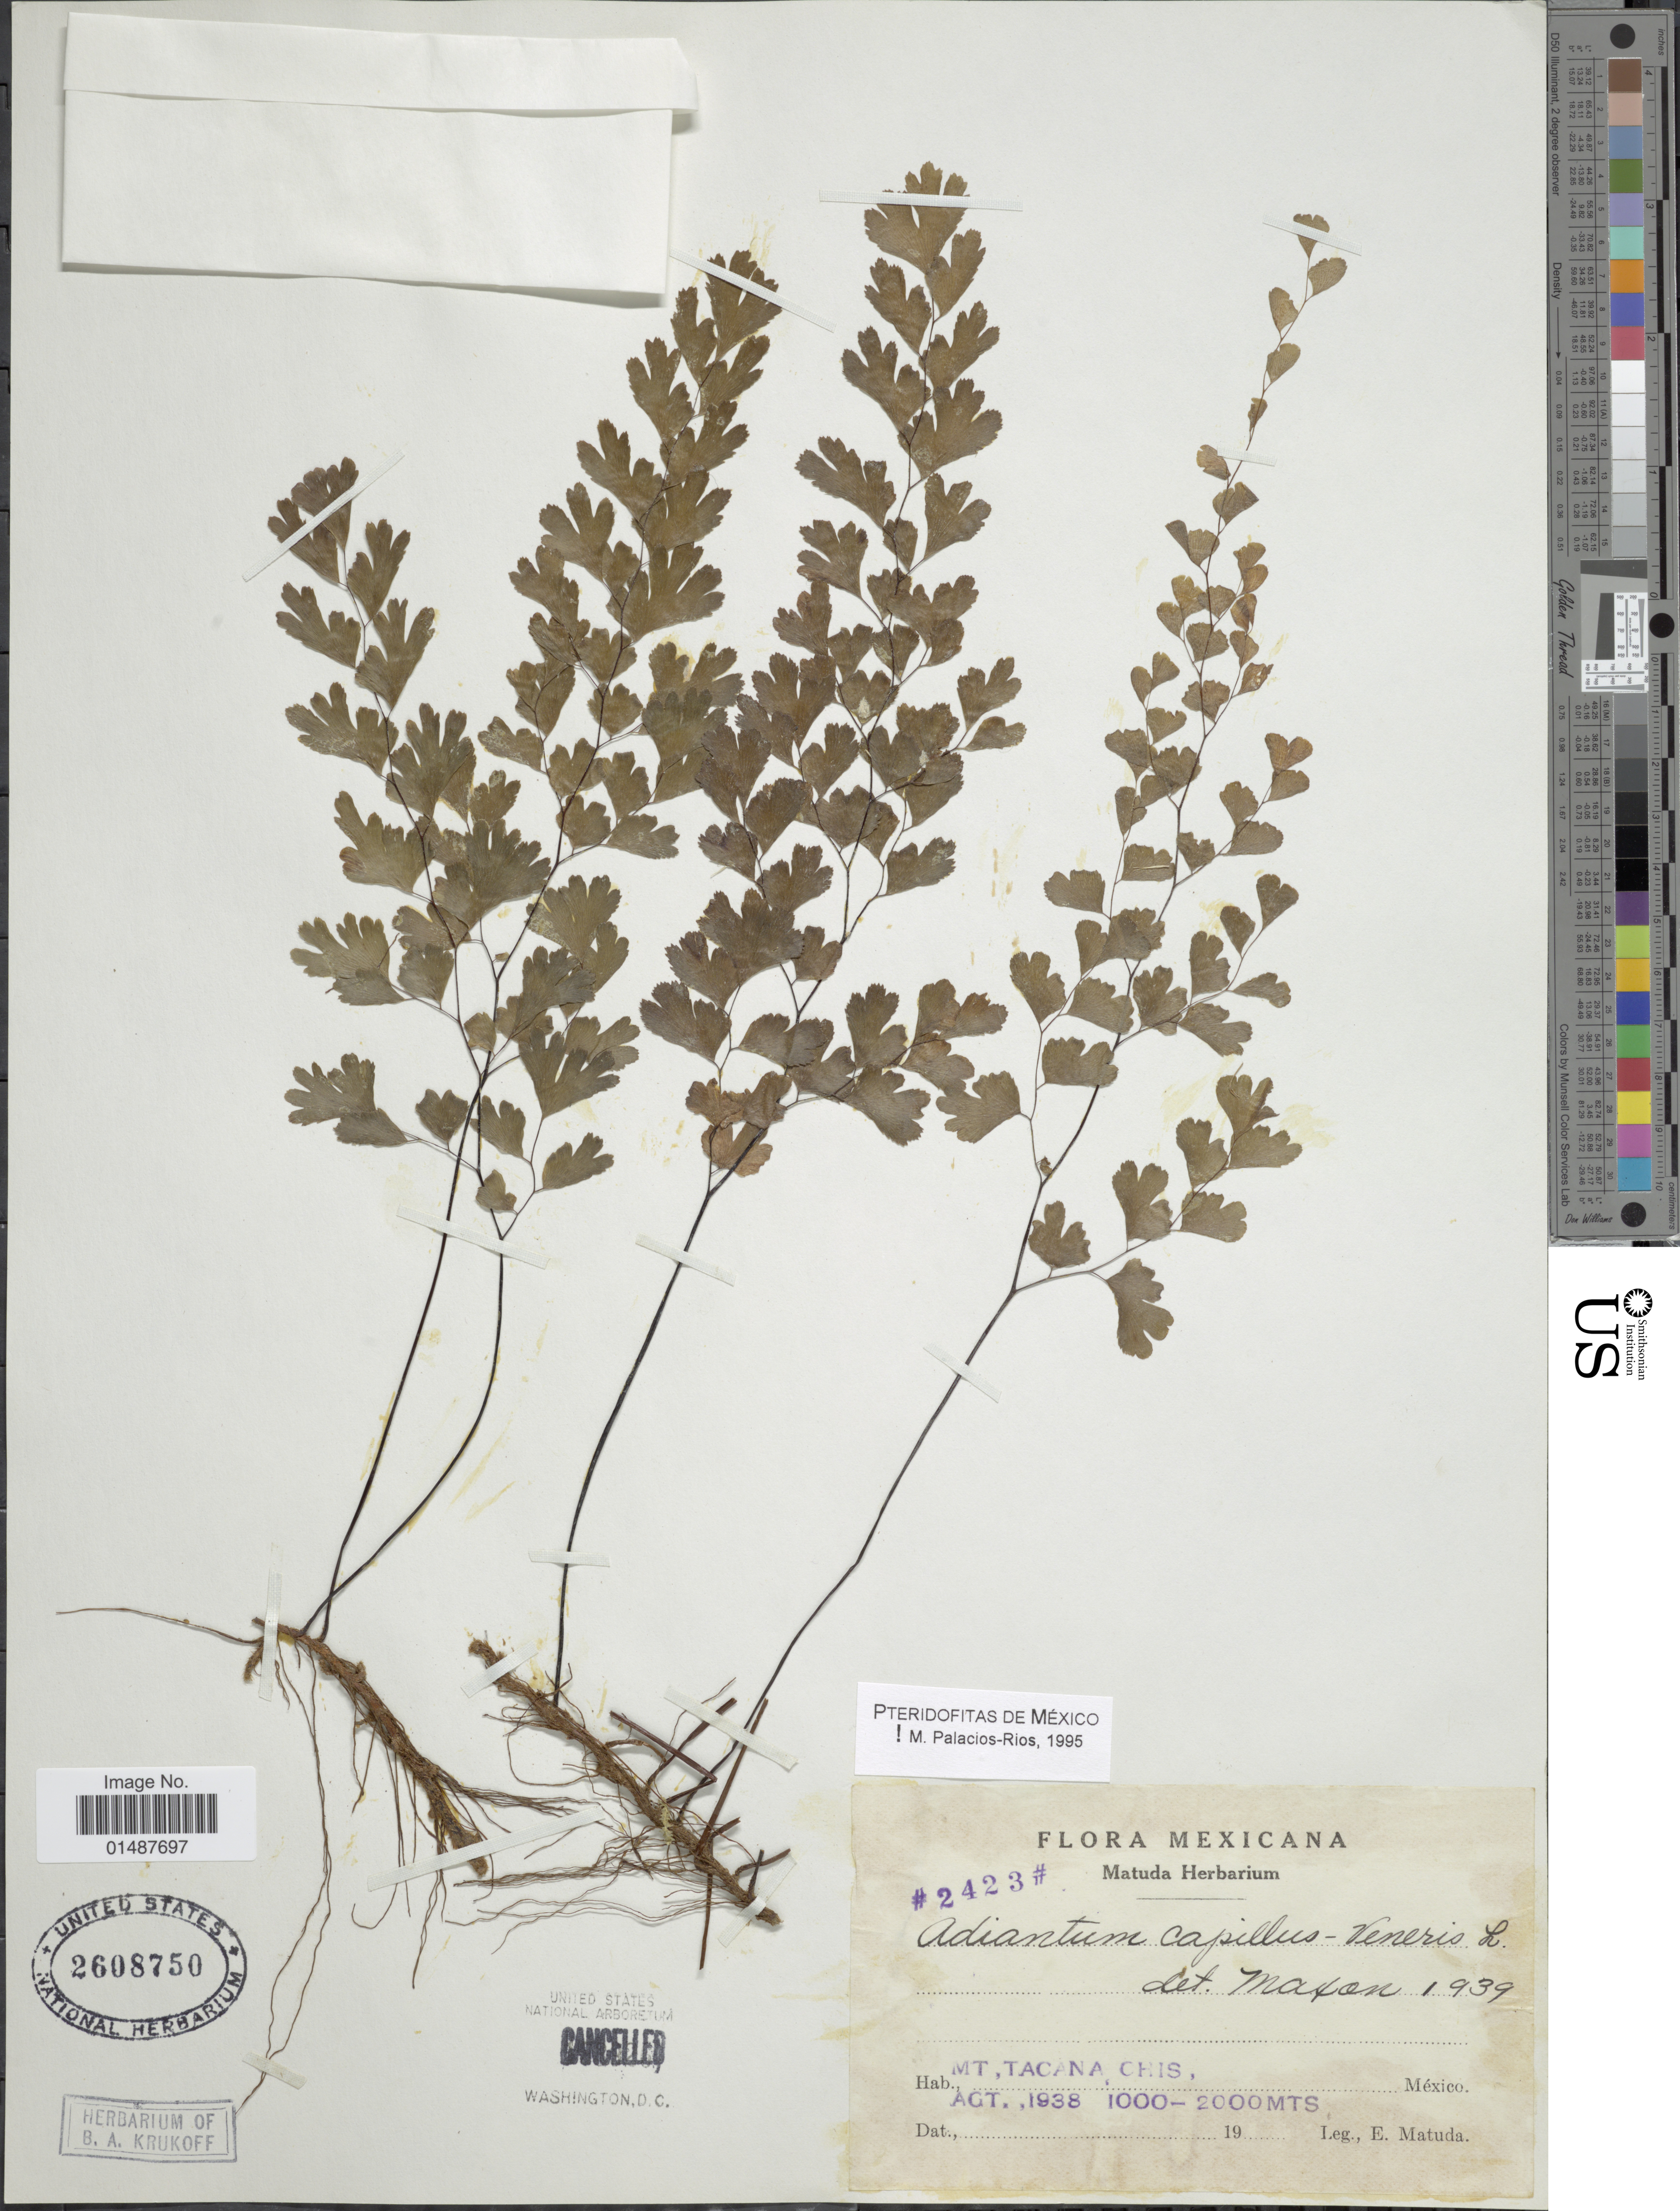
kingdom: Plantae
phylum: Tracheophyta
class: Polypodiopsida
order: Polypodiales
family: Pteridaceae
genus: Adiantum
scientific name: Adiantum capillus-veneris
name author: L.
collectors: E. Matuda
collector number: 2423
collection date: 1938-08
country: Mexico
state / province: Chiapas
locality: Mt, Tacana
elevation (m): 1000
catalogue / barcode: US 2608750